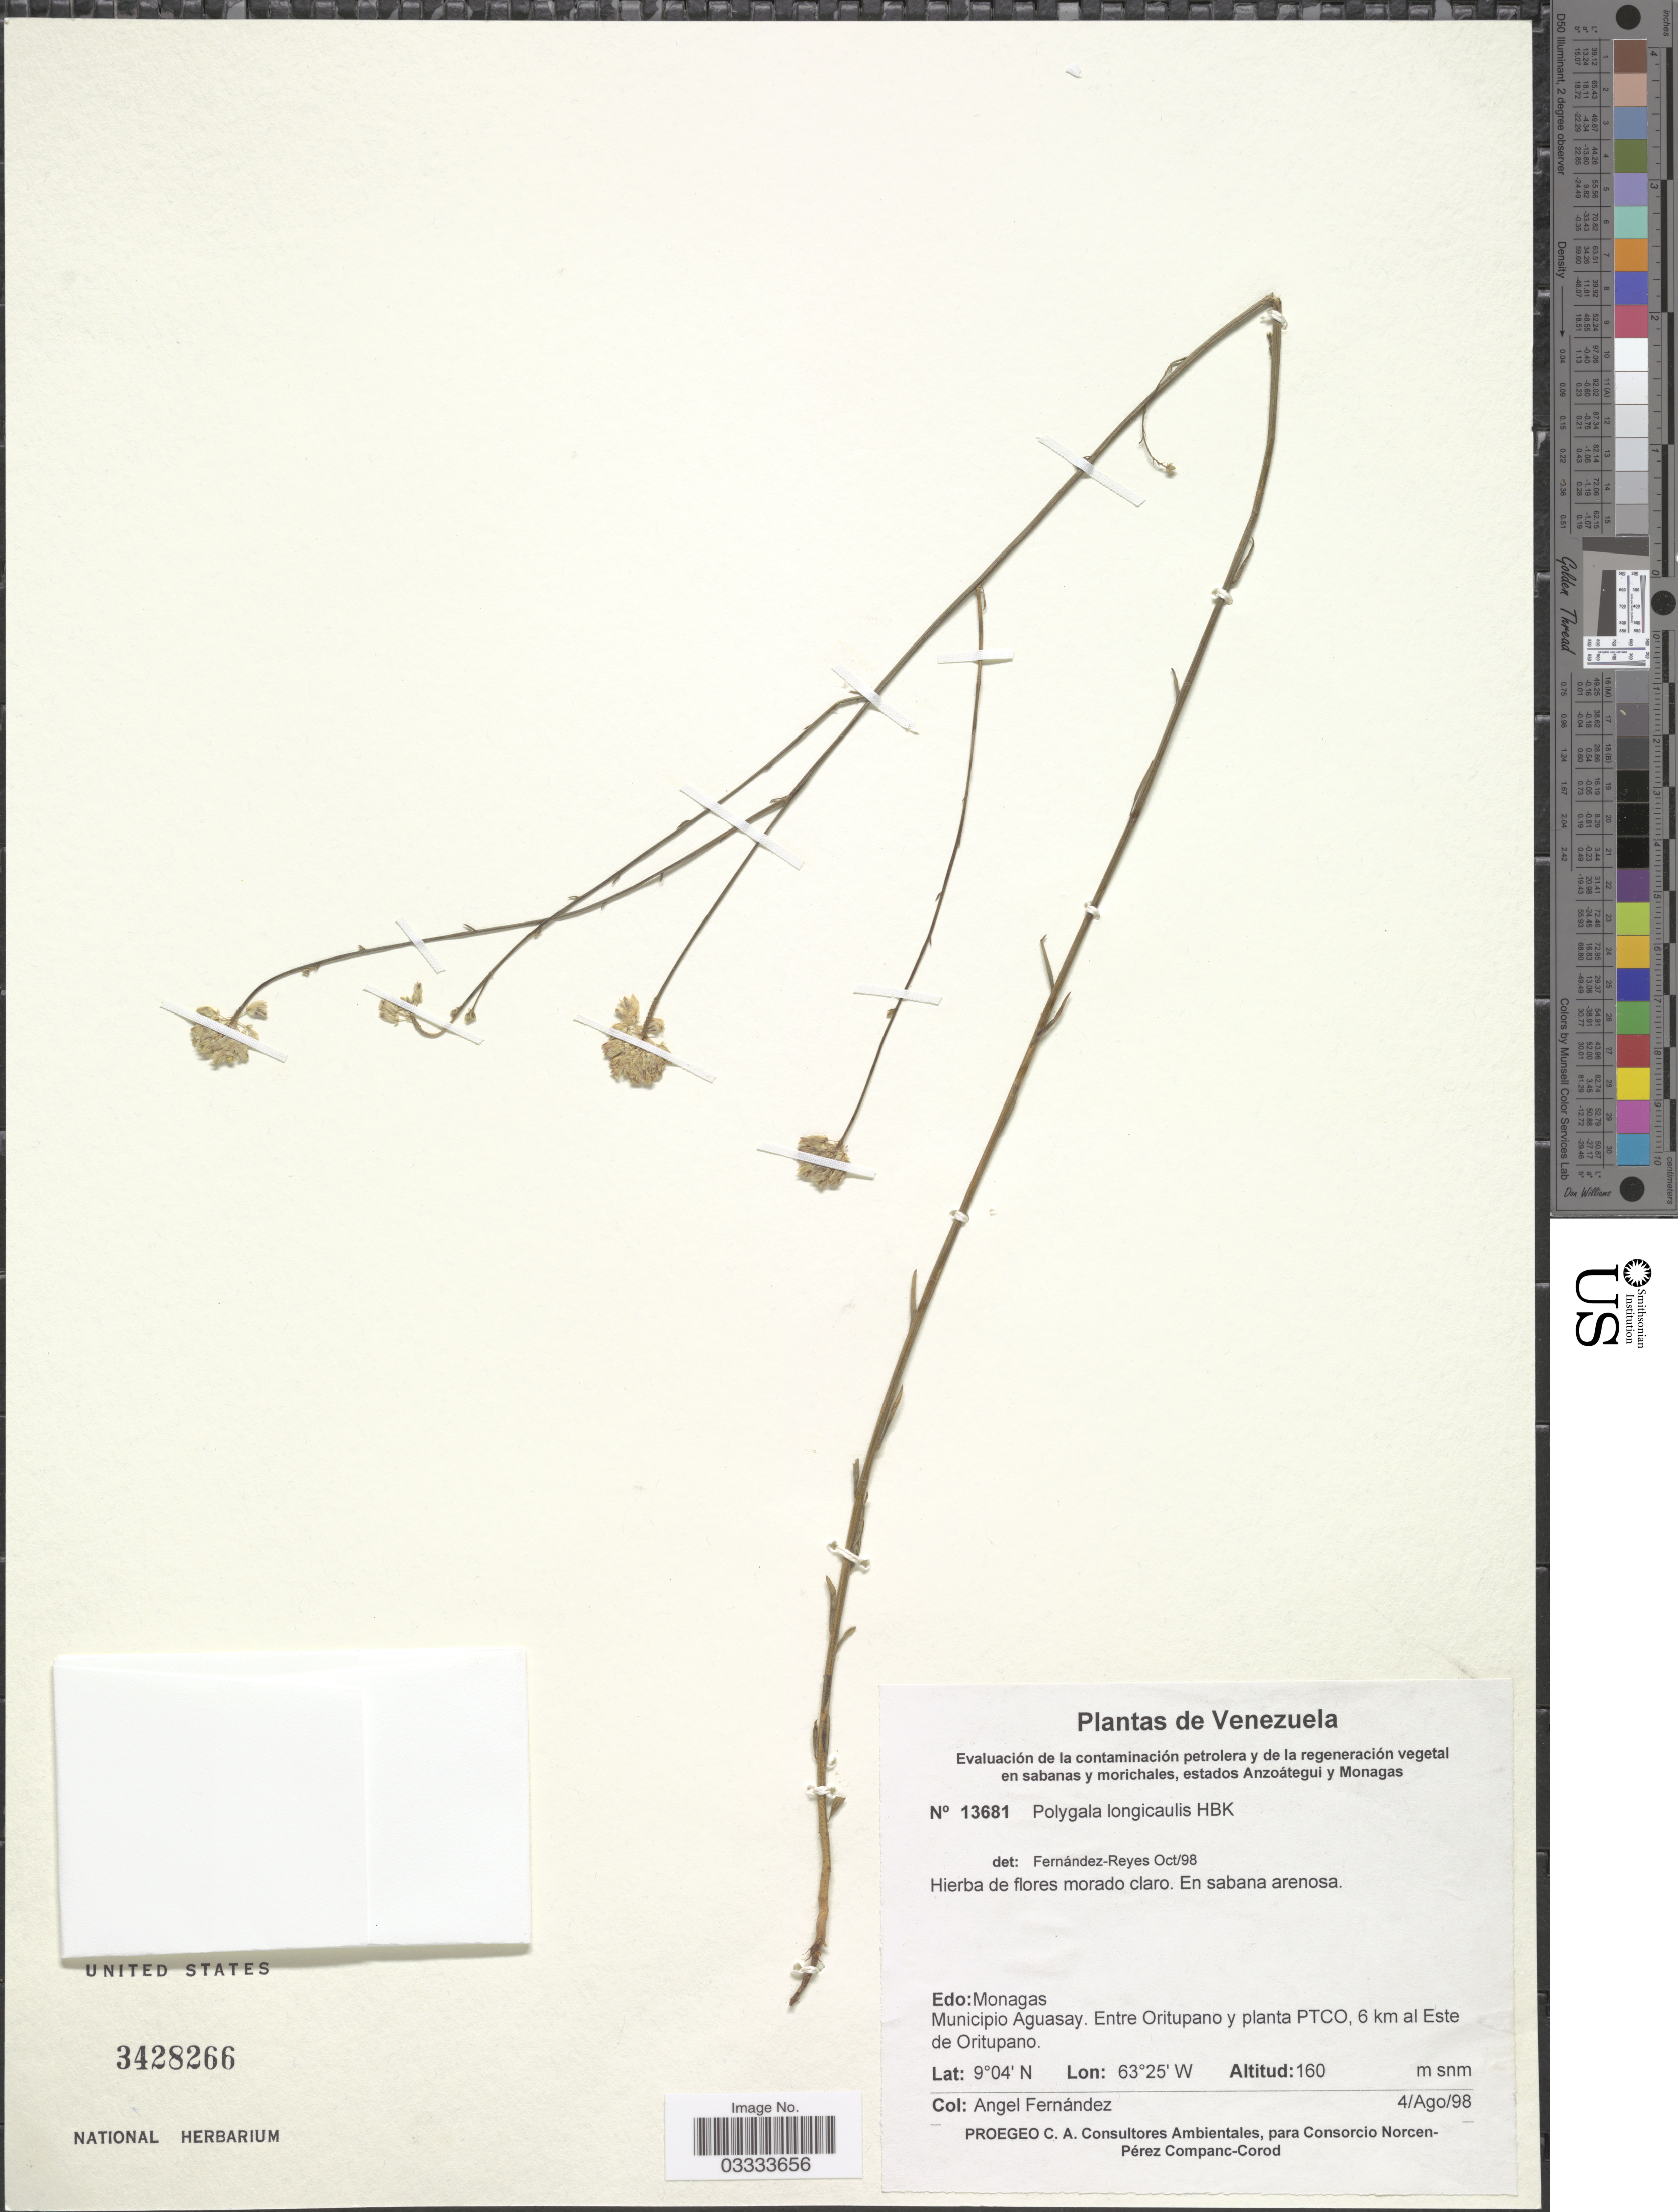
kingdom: Plantae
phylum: Tracheophyta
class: Magnoliopsida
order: Fabales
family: Polygalaceae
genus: Polygala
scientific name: Polygala longicaulis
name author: Kunth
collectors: Á. Fernández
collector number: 13681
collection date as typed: Transcribed d/m/y: 4/8/98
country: Venezuela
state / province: Monagas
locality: Municipio Aguasay. Entre Oritupano y planta PTCO, 6 km al Este de Oritupano.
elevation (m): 160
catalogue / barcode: US 3428266